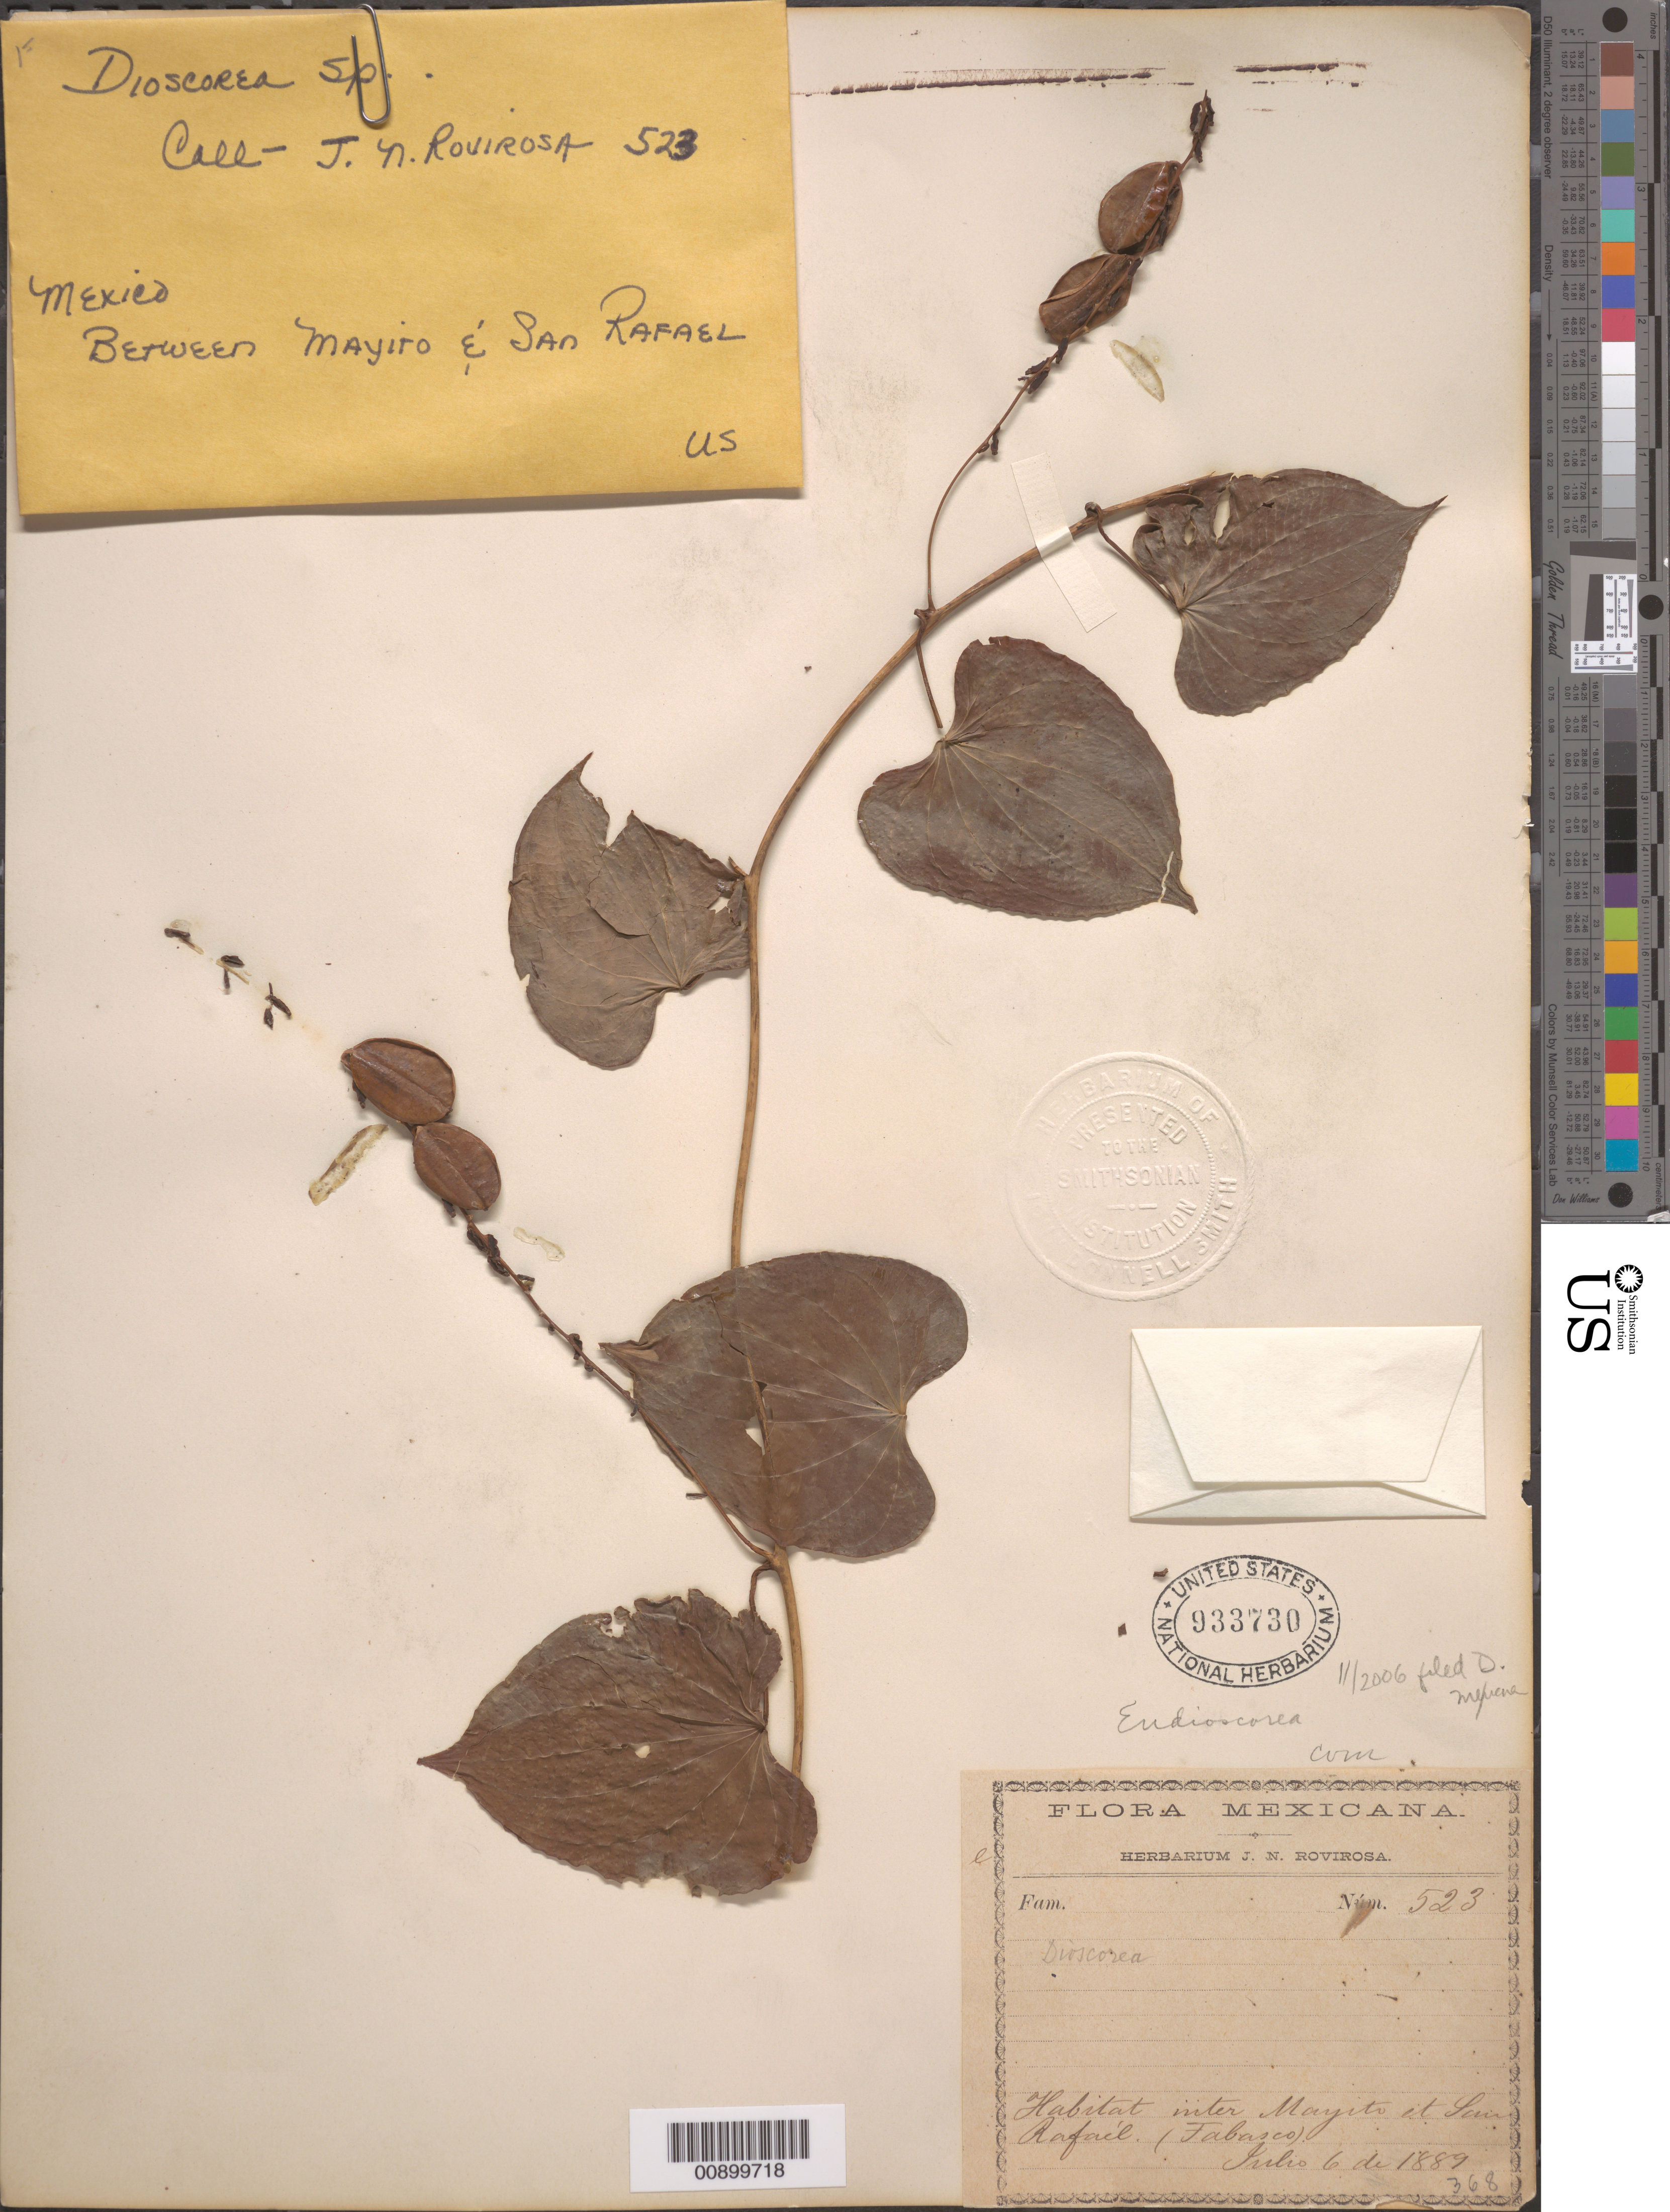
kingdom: Plantae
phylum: Tracheophyta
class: Liliopsida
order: Dioscoreales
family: Dioscoreaceae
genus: Dioscorea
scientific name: Dioscorea mexicana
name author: Scheidw.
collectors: J. N. Rovirosa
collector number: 523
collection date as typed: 06 Jul 1889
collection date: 1889-07-06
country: Mexico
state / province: Tabasco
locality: Inter Mayito et San Rafael (Tabasco).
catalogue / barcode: US 933730